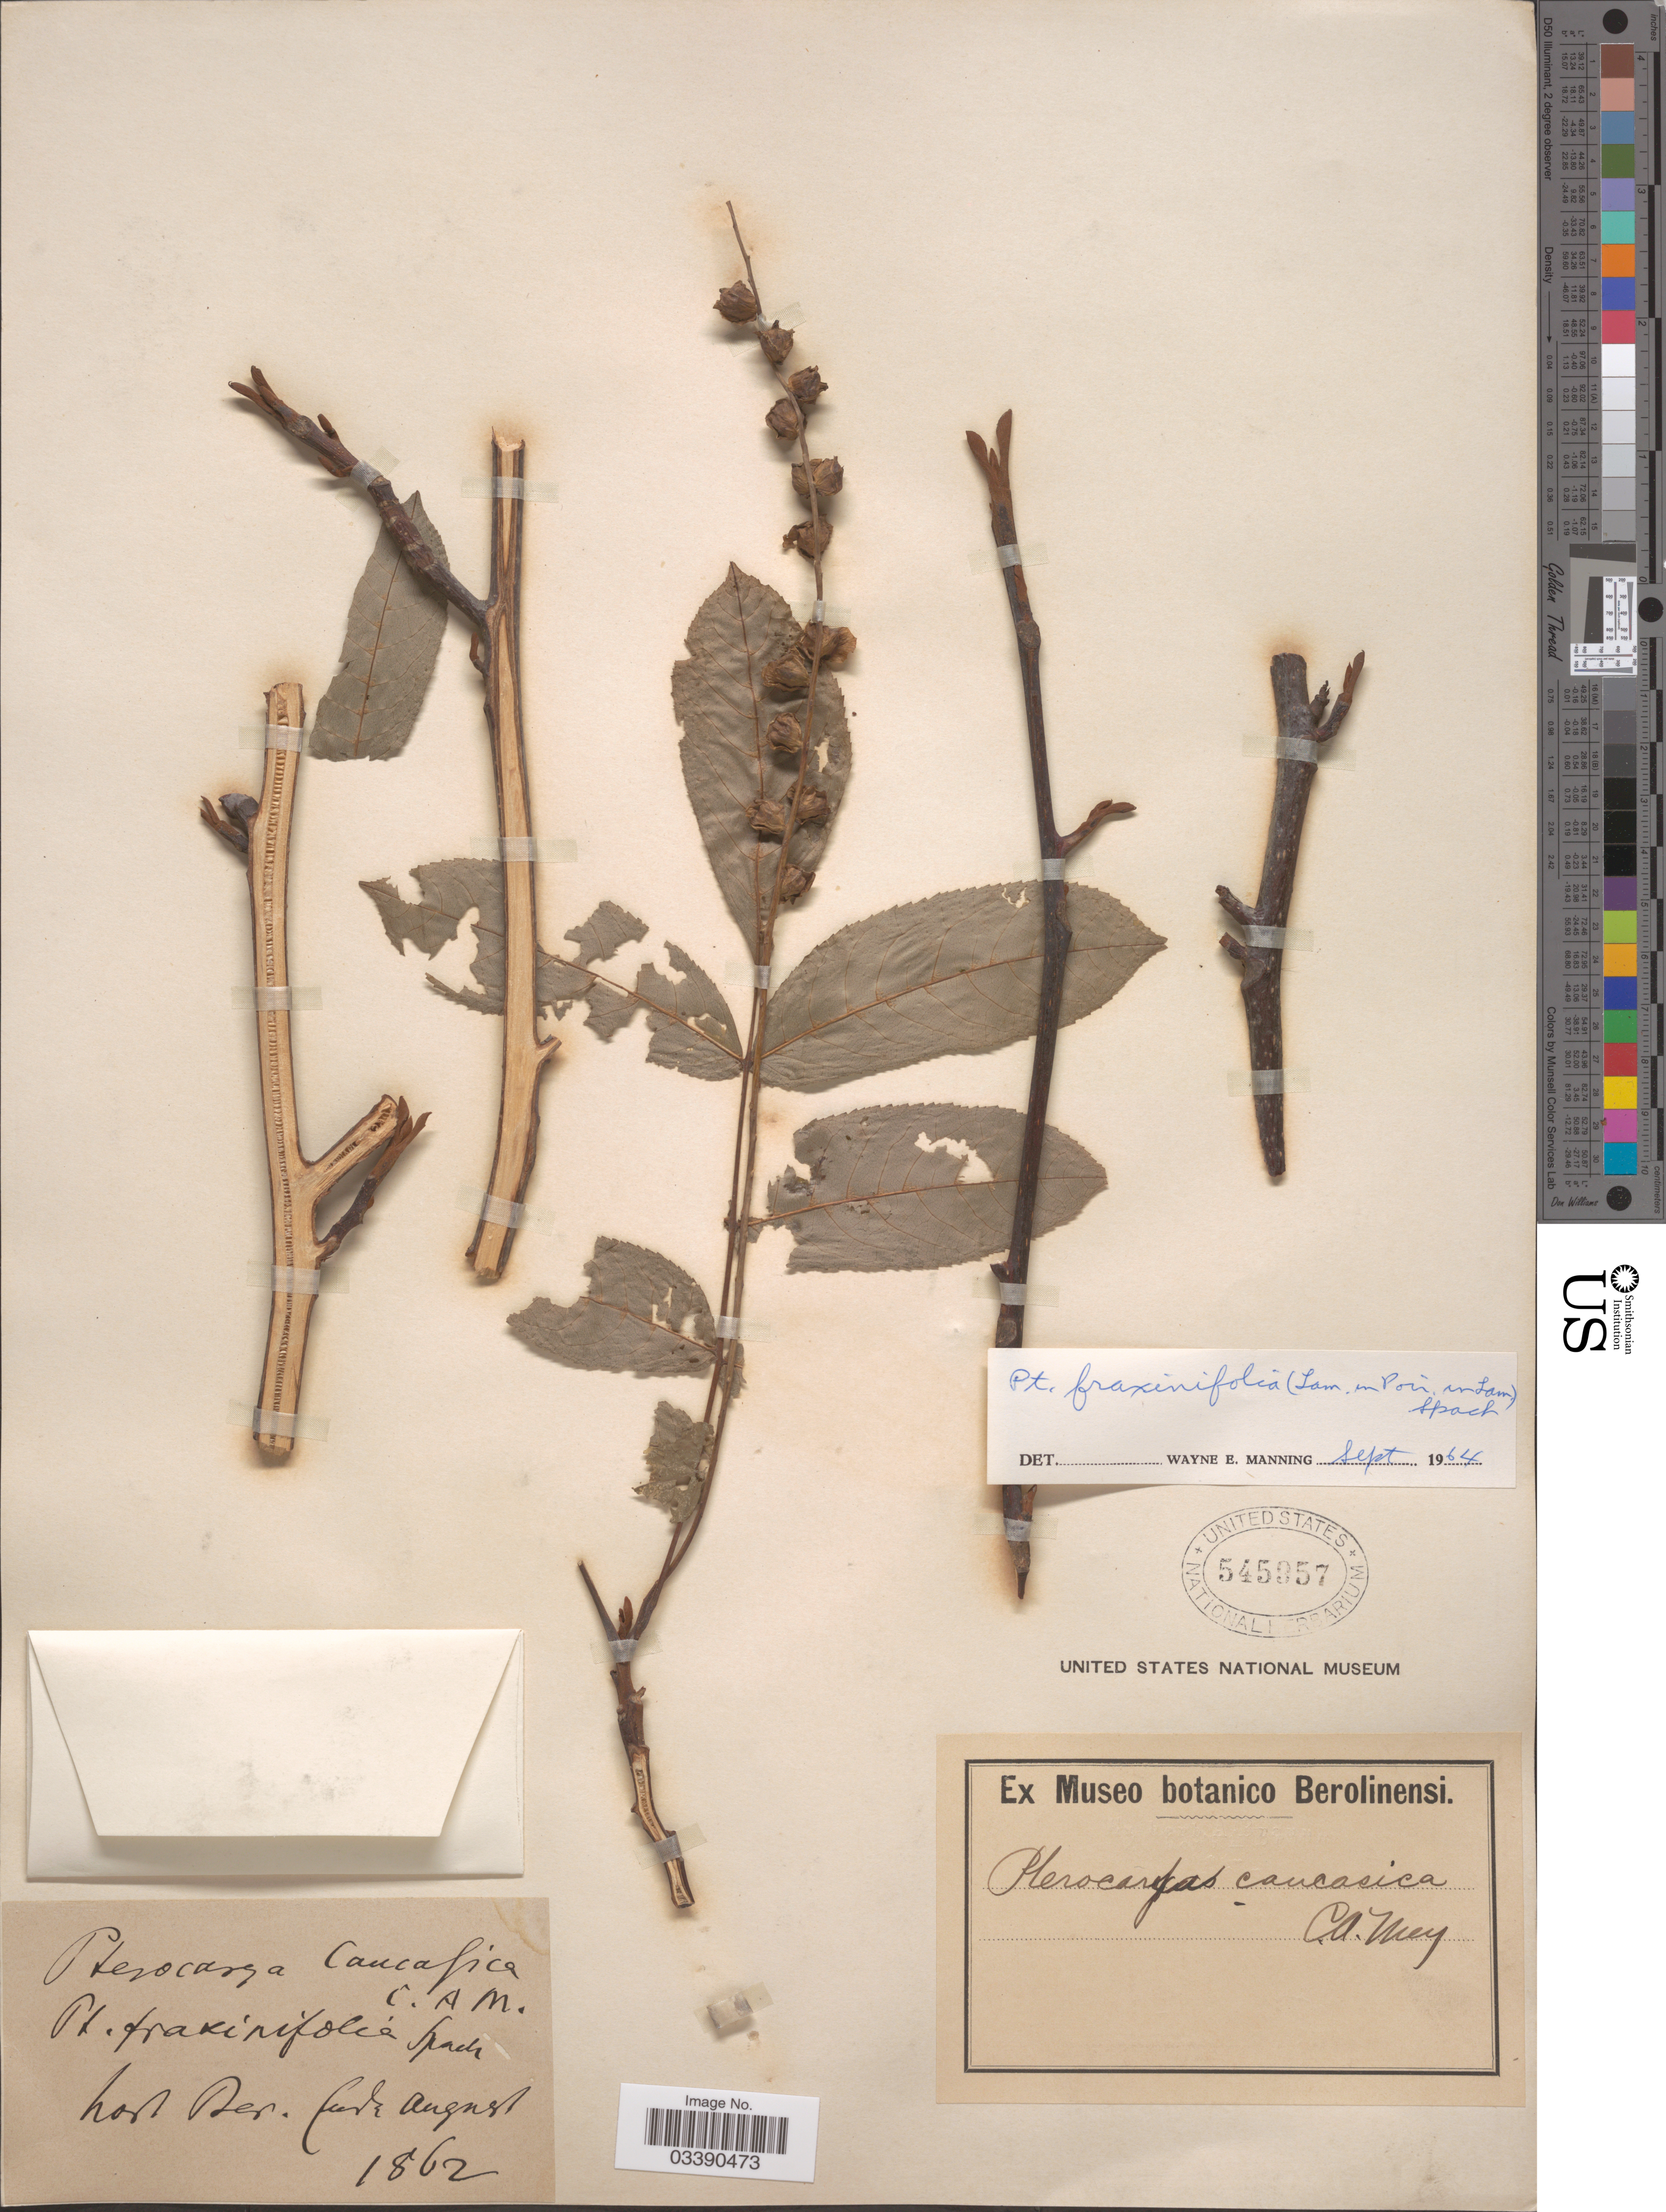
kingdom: Plantae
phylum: Tracheophyta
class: Magnoliopsida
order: Fagales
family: Juglandaceae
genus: Pterocarya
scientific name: Pterocarya fraxinifolia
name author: Spach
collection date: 1862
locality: Hort Ber. Carl Angenst. [interpreted] [unsure placement]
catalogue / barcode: US 545957